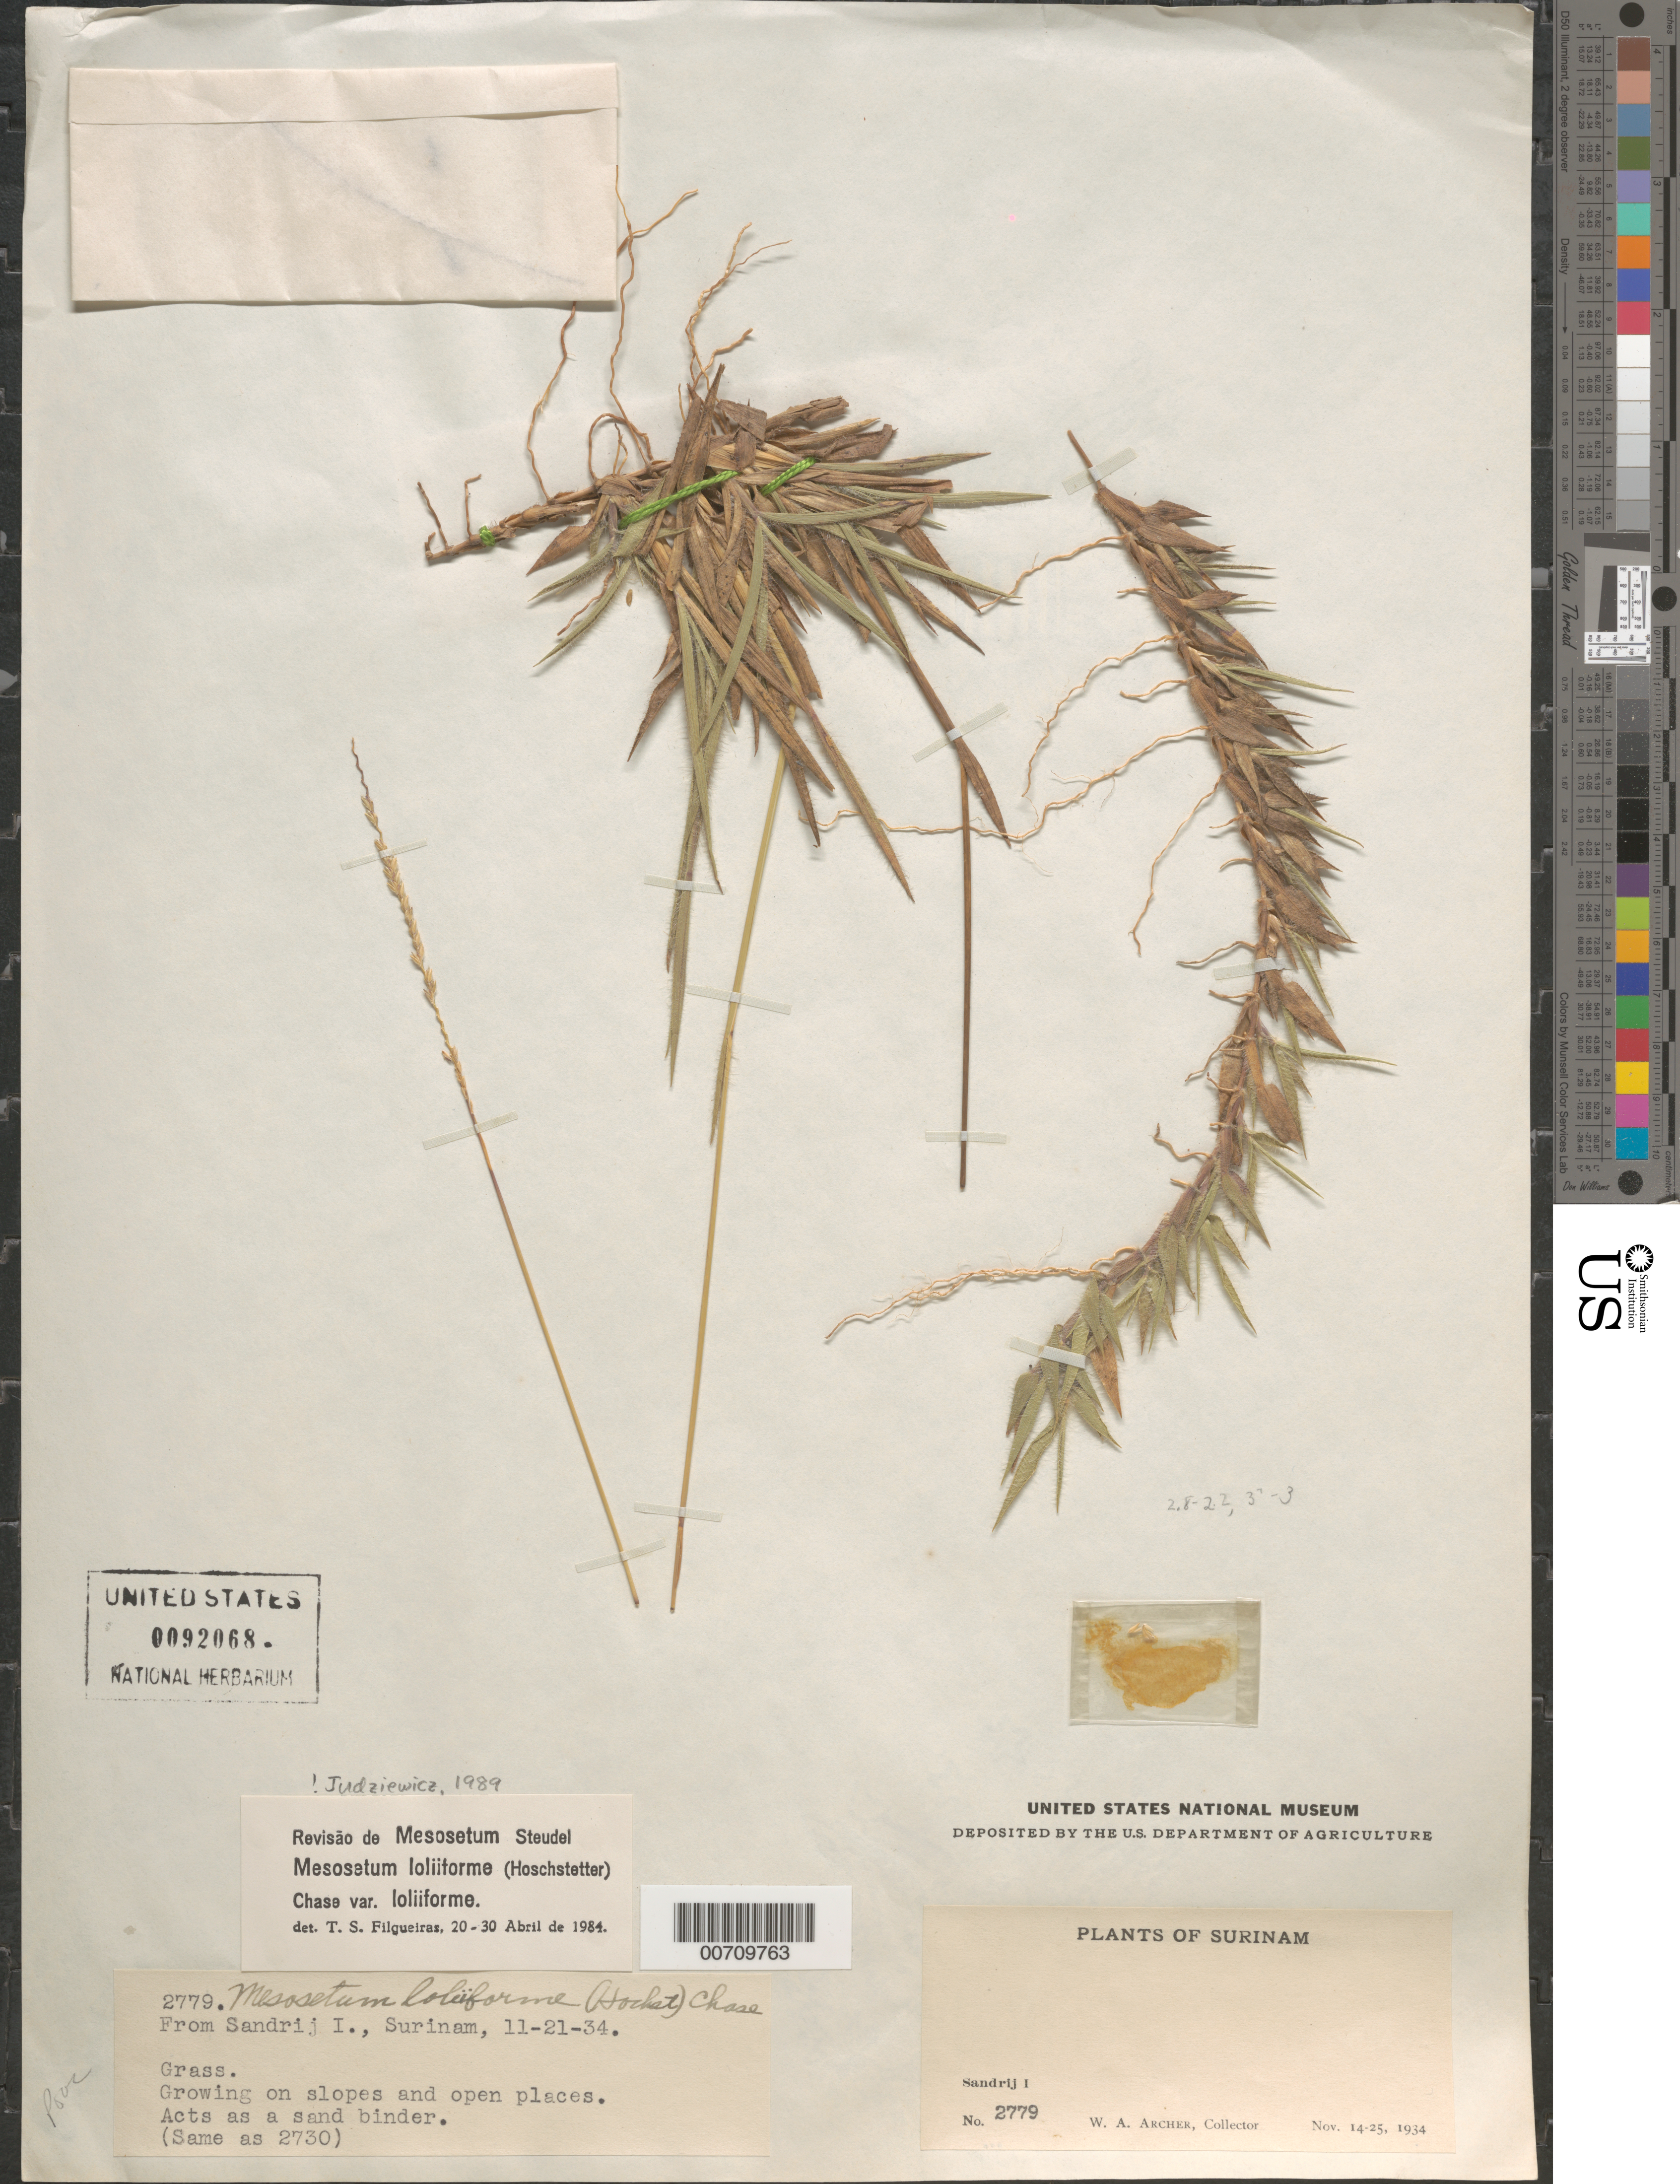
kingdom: Plantae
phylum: Tracheophyta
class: Liliopsida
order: Poales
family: Poaceae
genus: Mesosetum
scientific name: Mesosetum loliiforme var. loliiforme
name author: (Hochst. ex Steud.) Chase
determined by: Judziewicz, E. J.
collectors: W. A. Archer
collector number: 2779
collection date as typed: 14-Nov-34 to 25-Nov-34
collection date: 1934-11-14/1934-11-25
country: Suriname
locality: Zanderij I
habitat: Slopes and open places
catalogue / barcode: US 92068